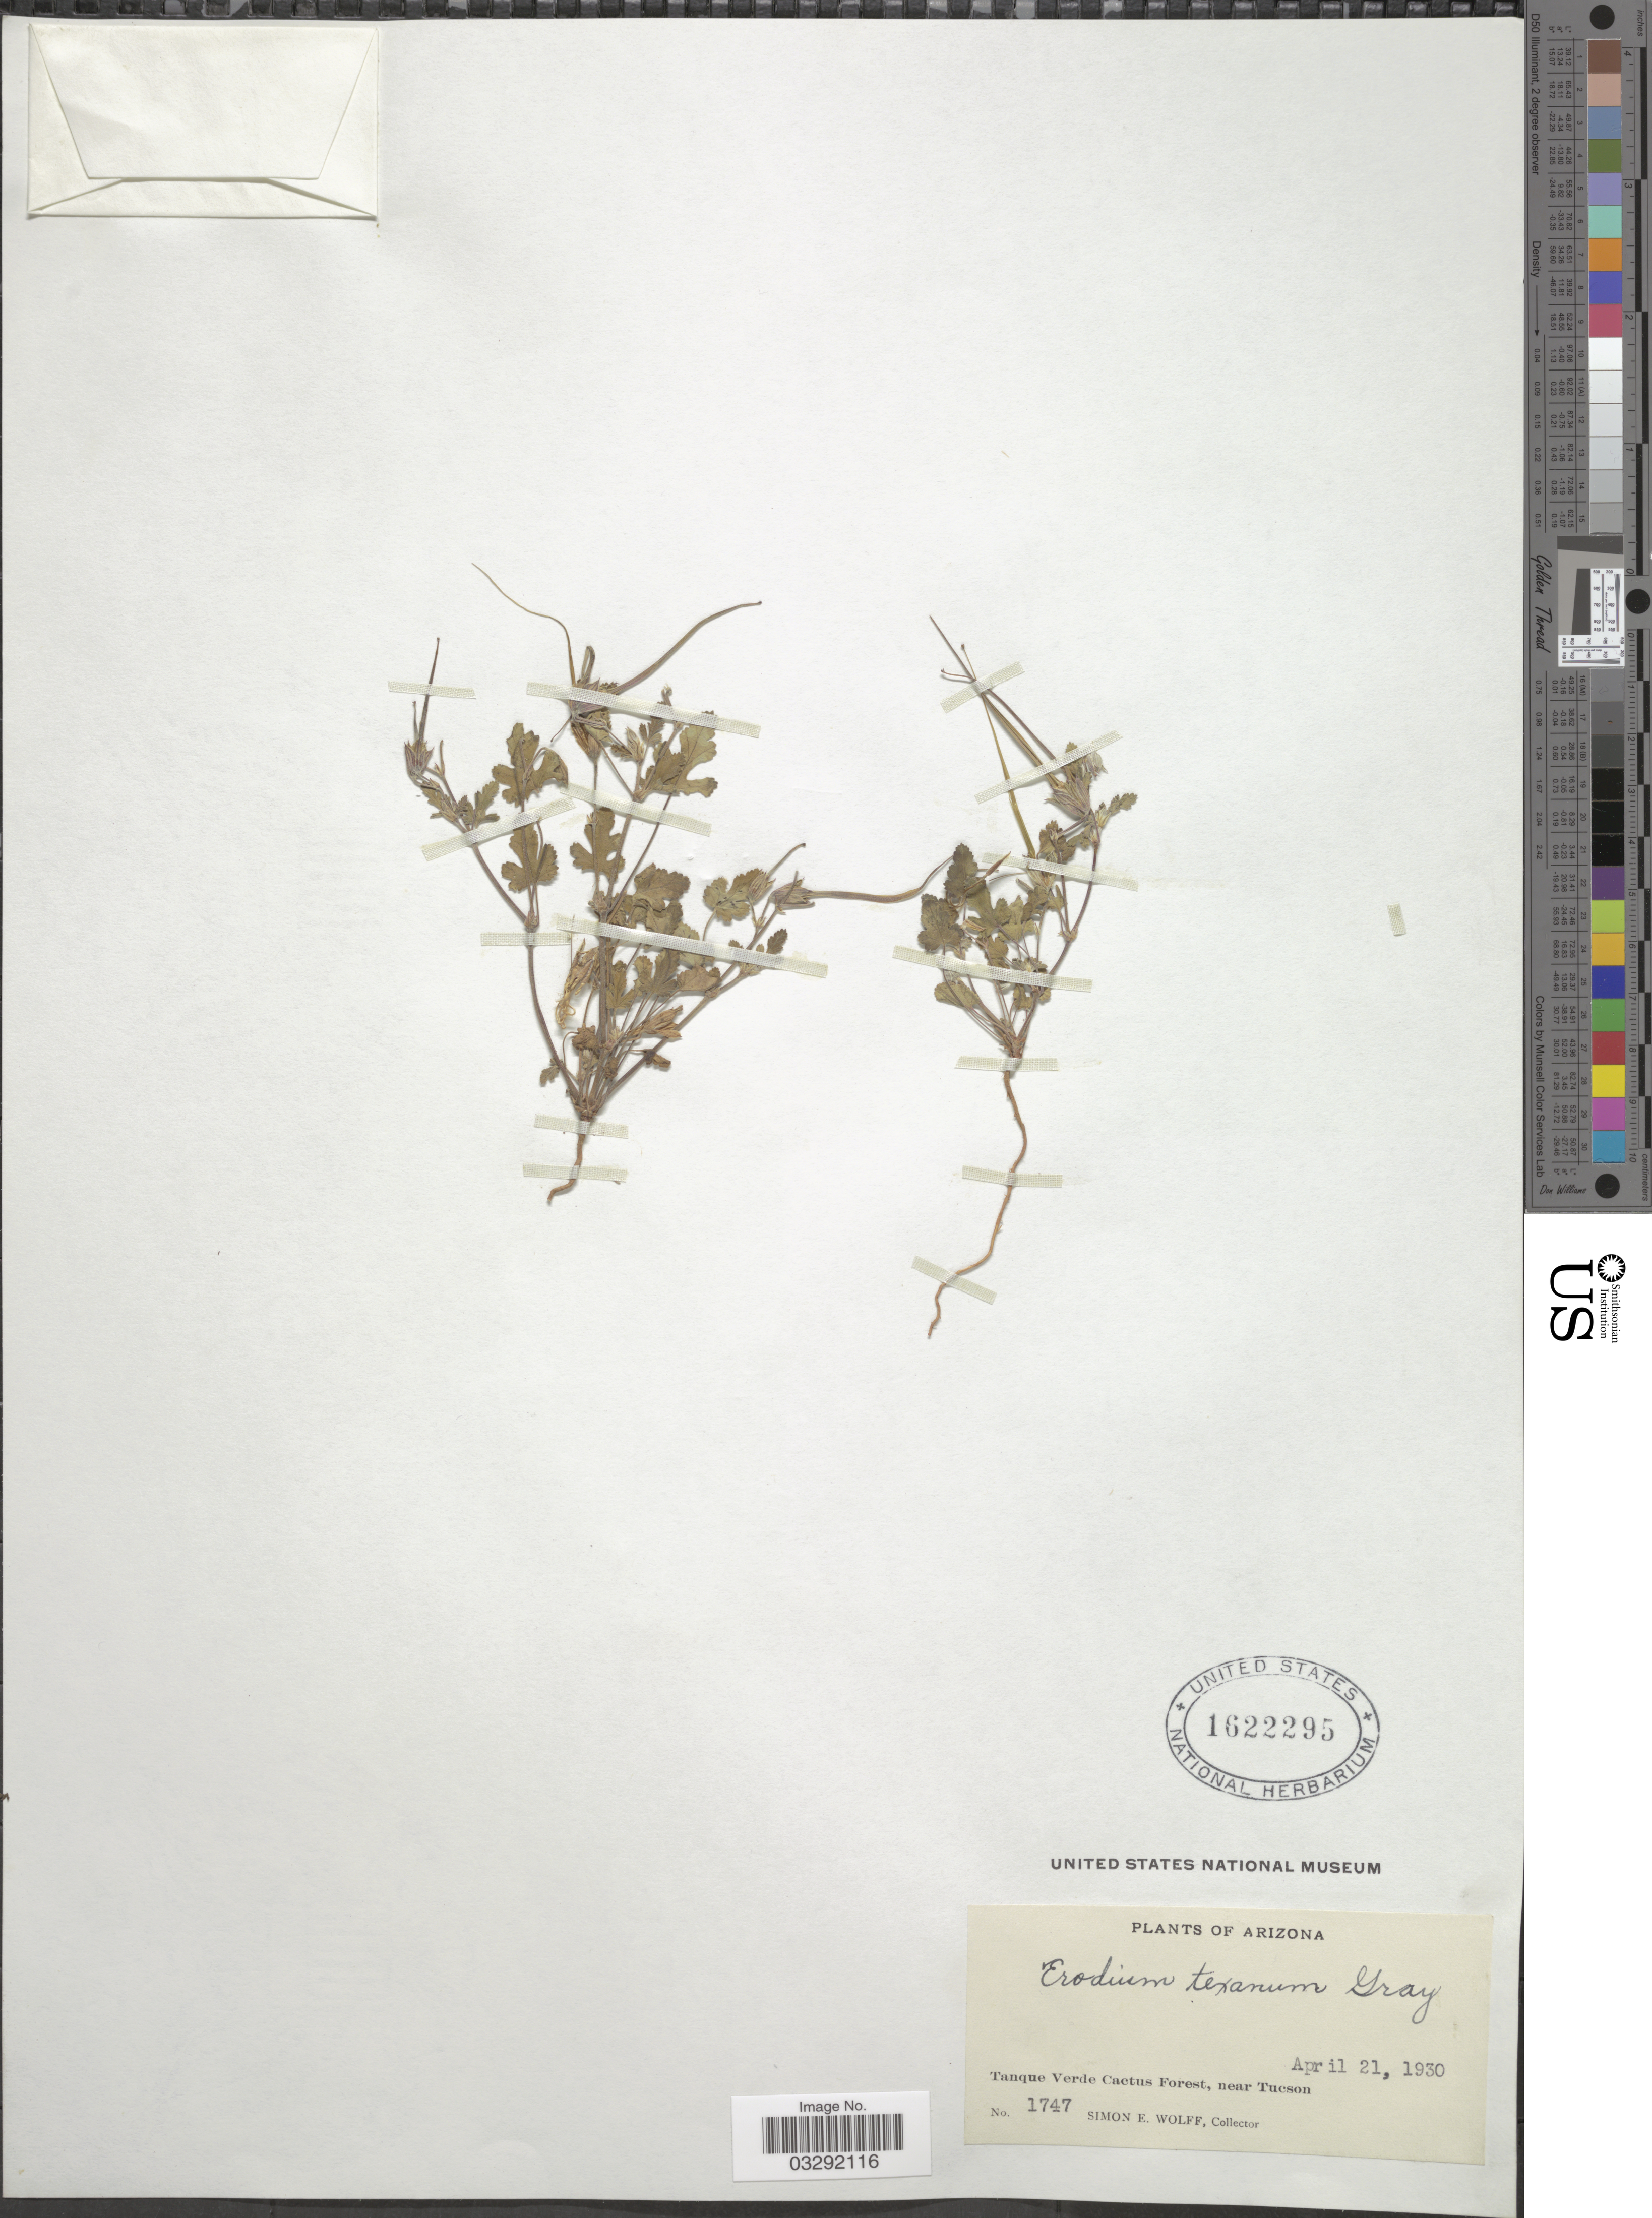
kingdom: Plantae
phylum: Tracheophyta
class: Magnoliopsida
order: Geraniales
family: Geraniaceae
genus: Erodium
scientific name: Erodium texanum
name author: A. Gray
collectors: S. E. Wolff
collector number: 1747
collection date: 1930-04-21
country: United States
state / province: Arizona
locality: Tanque Verde Cactus Forest, near Tucson.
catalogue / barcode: US 1622295